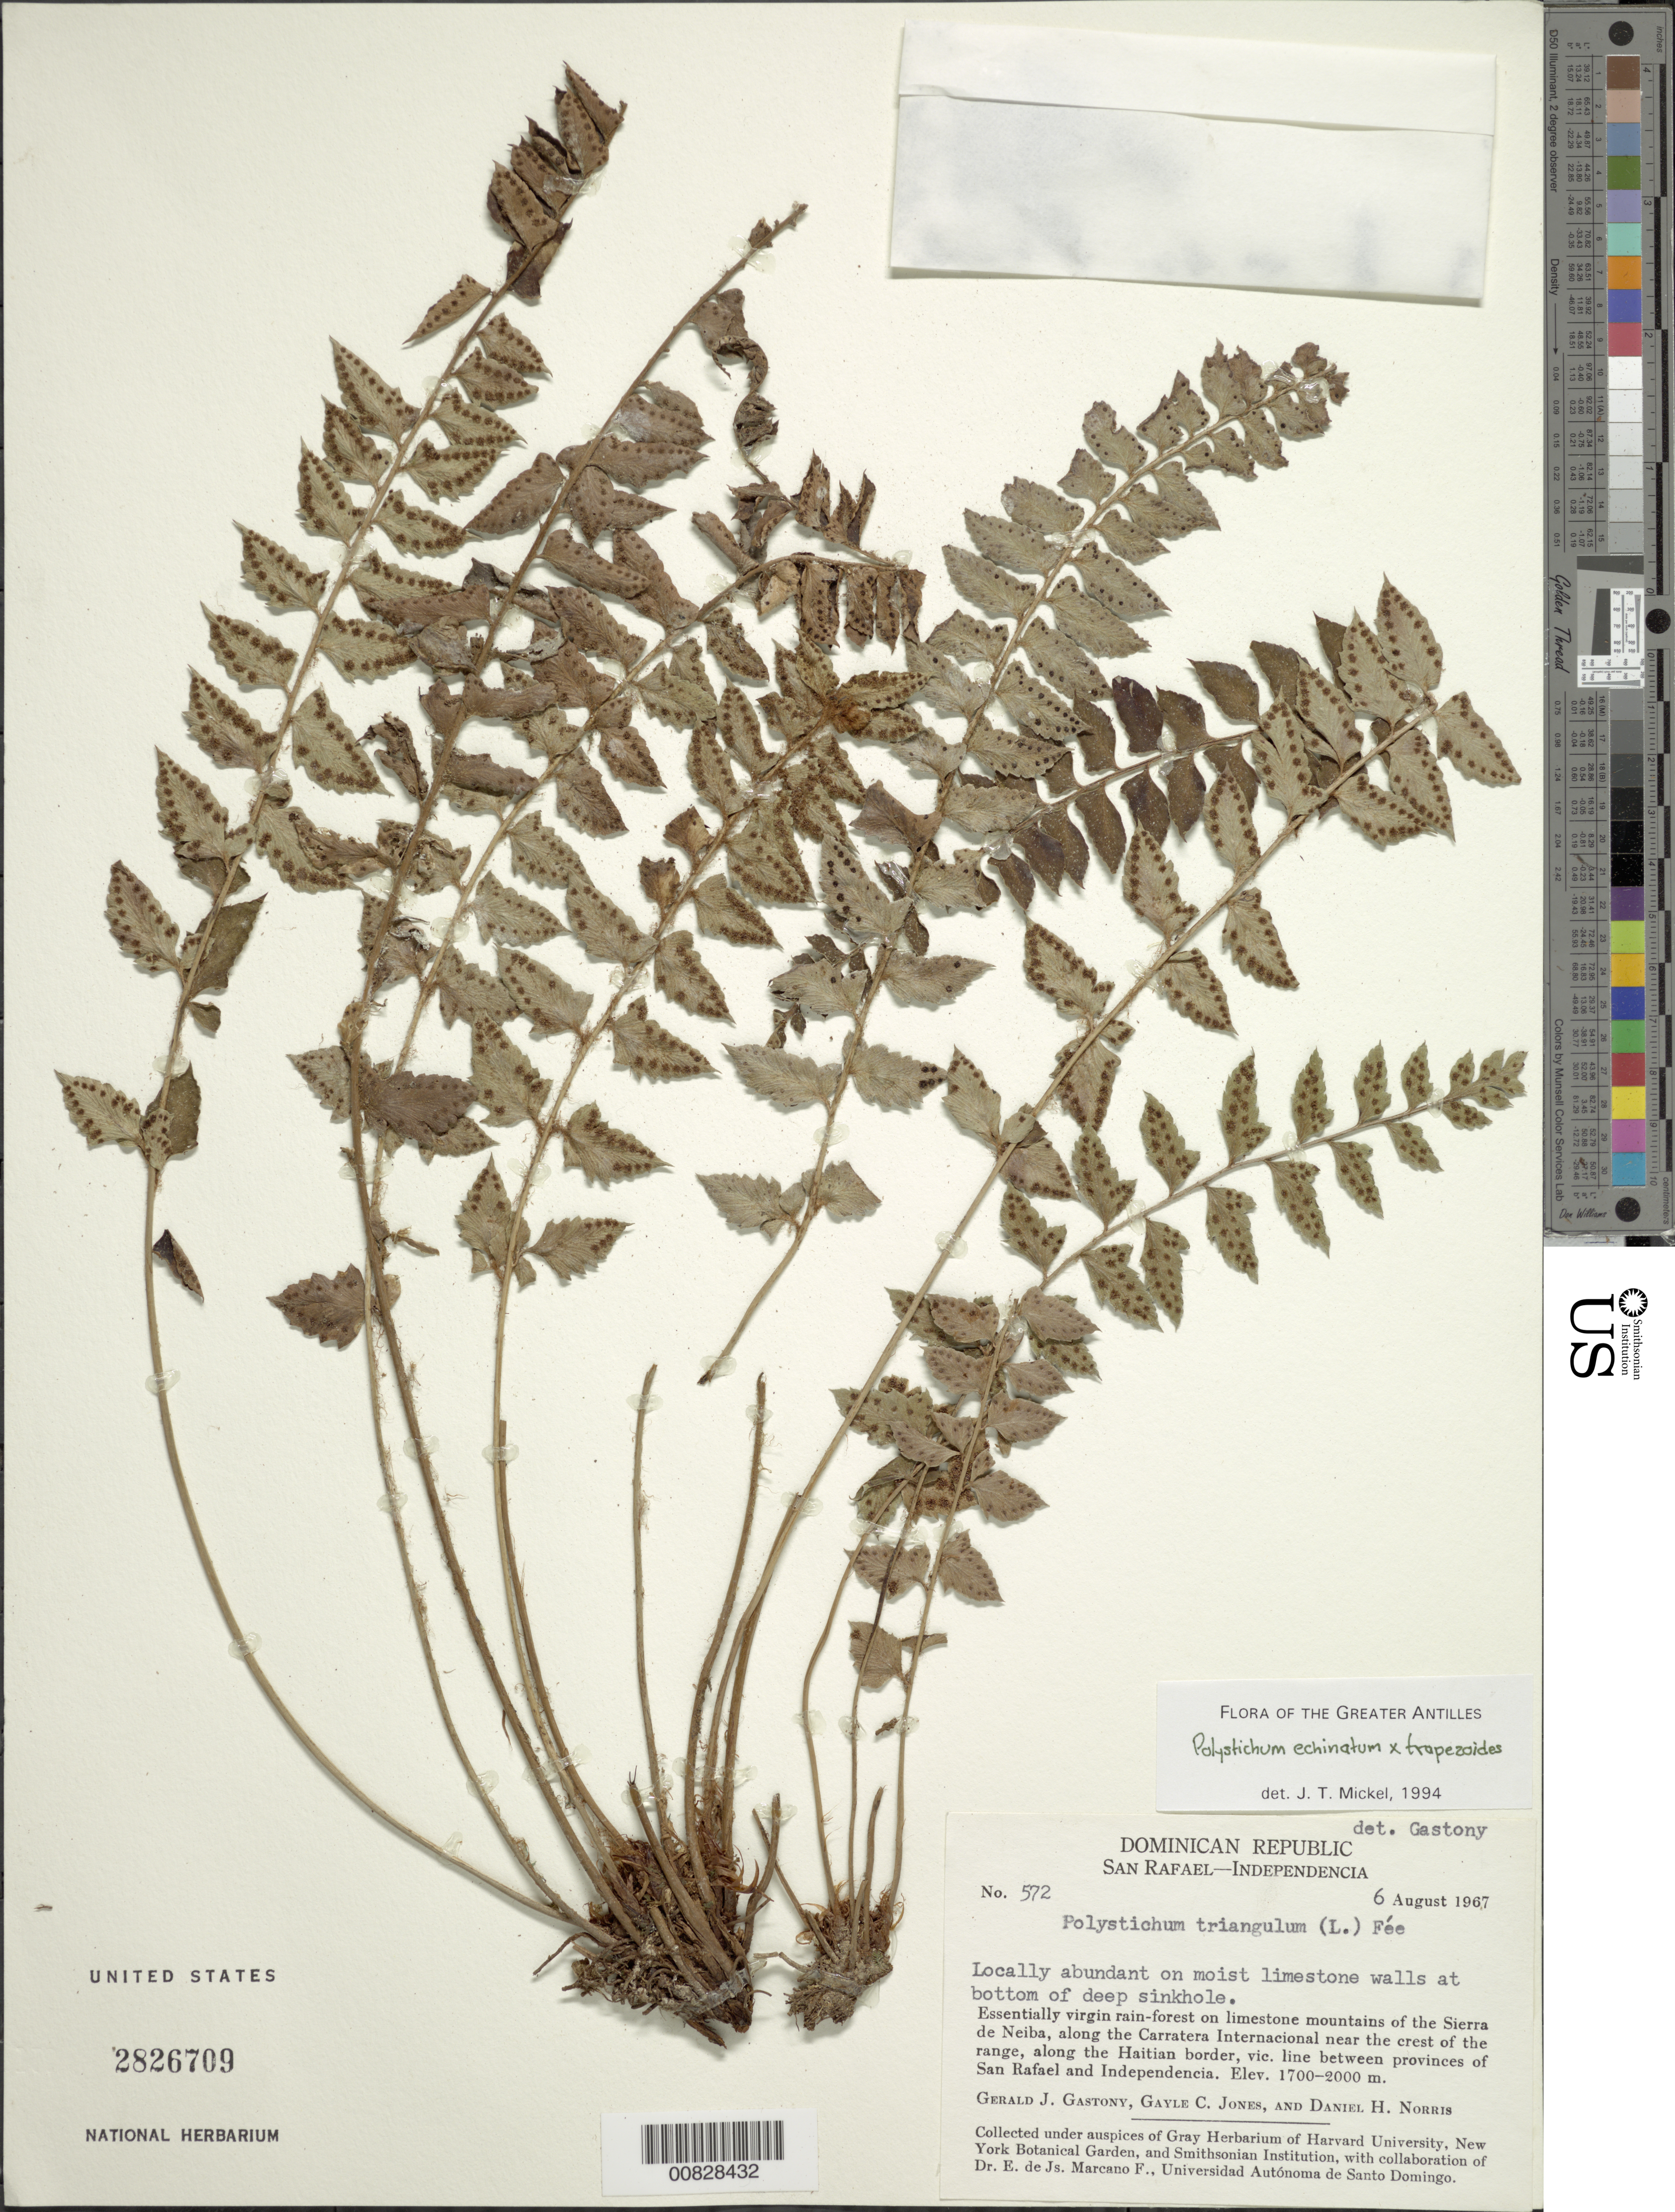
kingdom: Plantae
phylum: Tracheophyta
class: Polypodiopsida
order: Polypodiales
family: Dryopteridaceae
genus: Polystichum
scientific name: Polystichum echinatum x trapezoides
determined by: Mickel, J. T., (NY), New York Botanical Garden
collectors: G. Gastony, G. C. Jones & D. H. Norris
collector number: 572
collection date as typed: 06 Aug 1967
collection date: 1967-08-06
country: Dominican Republic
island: Hispaniola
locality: San Rafael-Independencia, Sierra de Neiba, Carretera Internacional, along Haitian border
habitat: Essentially virgin rainforest on limestone mountains; on moist limestone wall at bottom of deep sink hole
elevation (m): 1700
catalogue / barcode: US 2826709